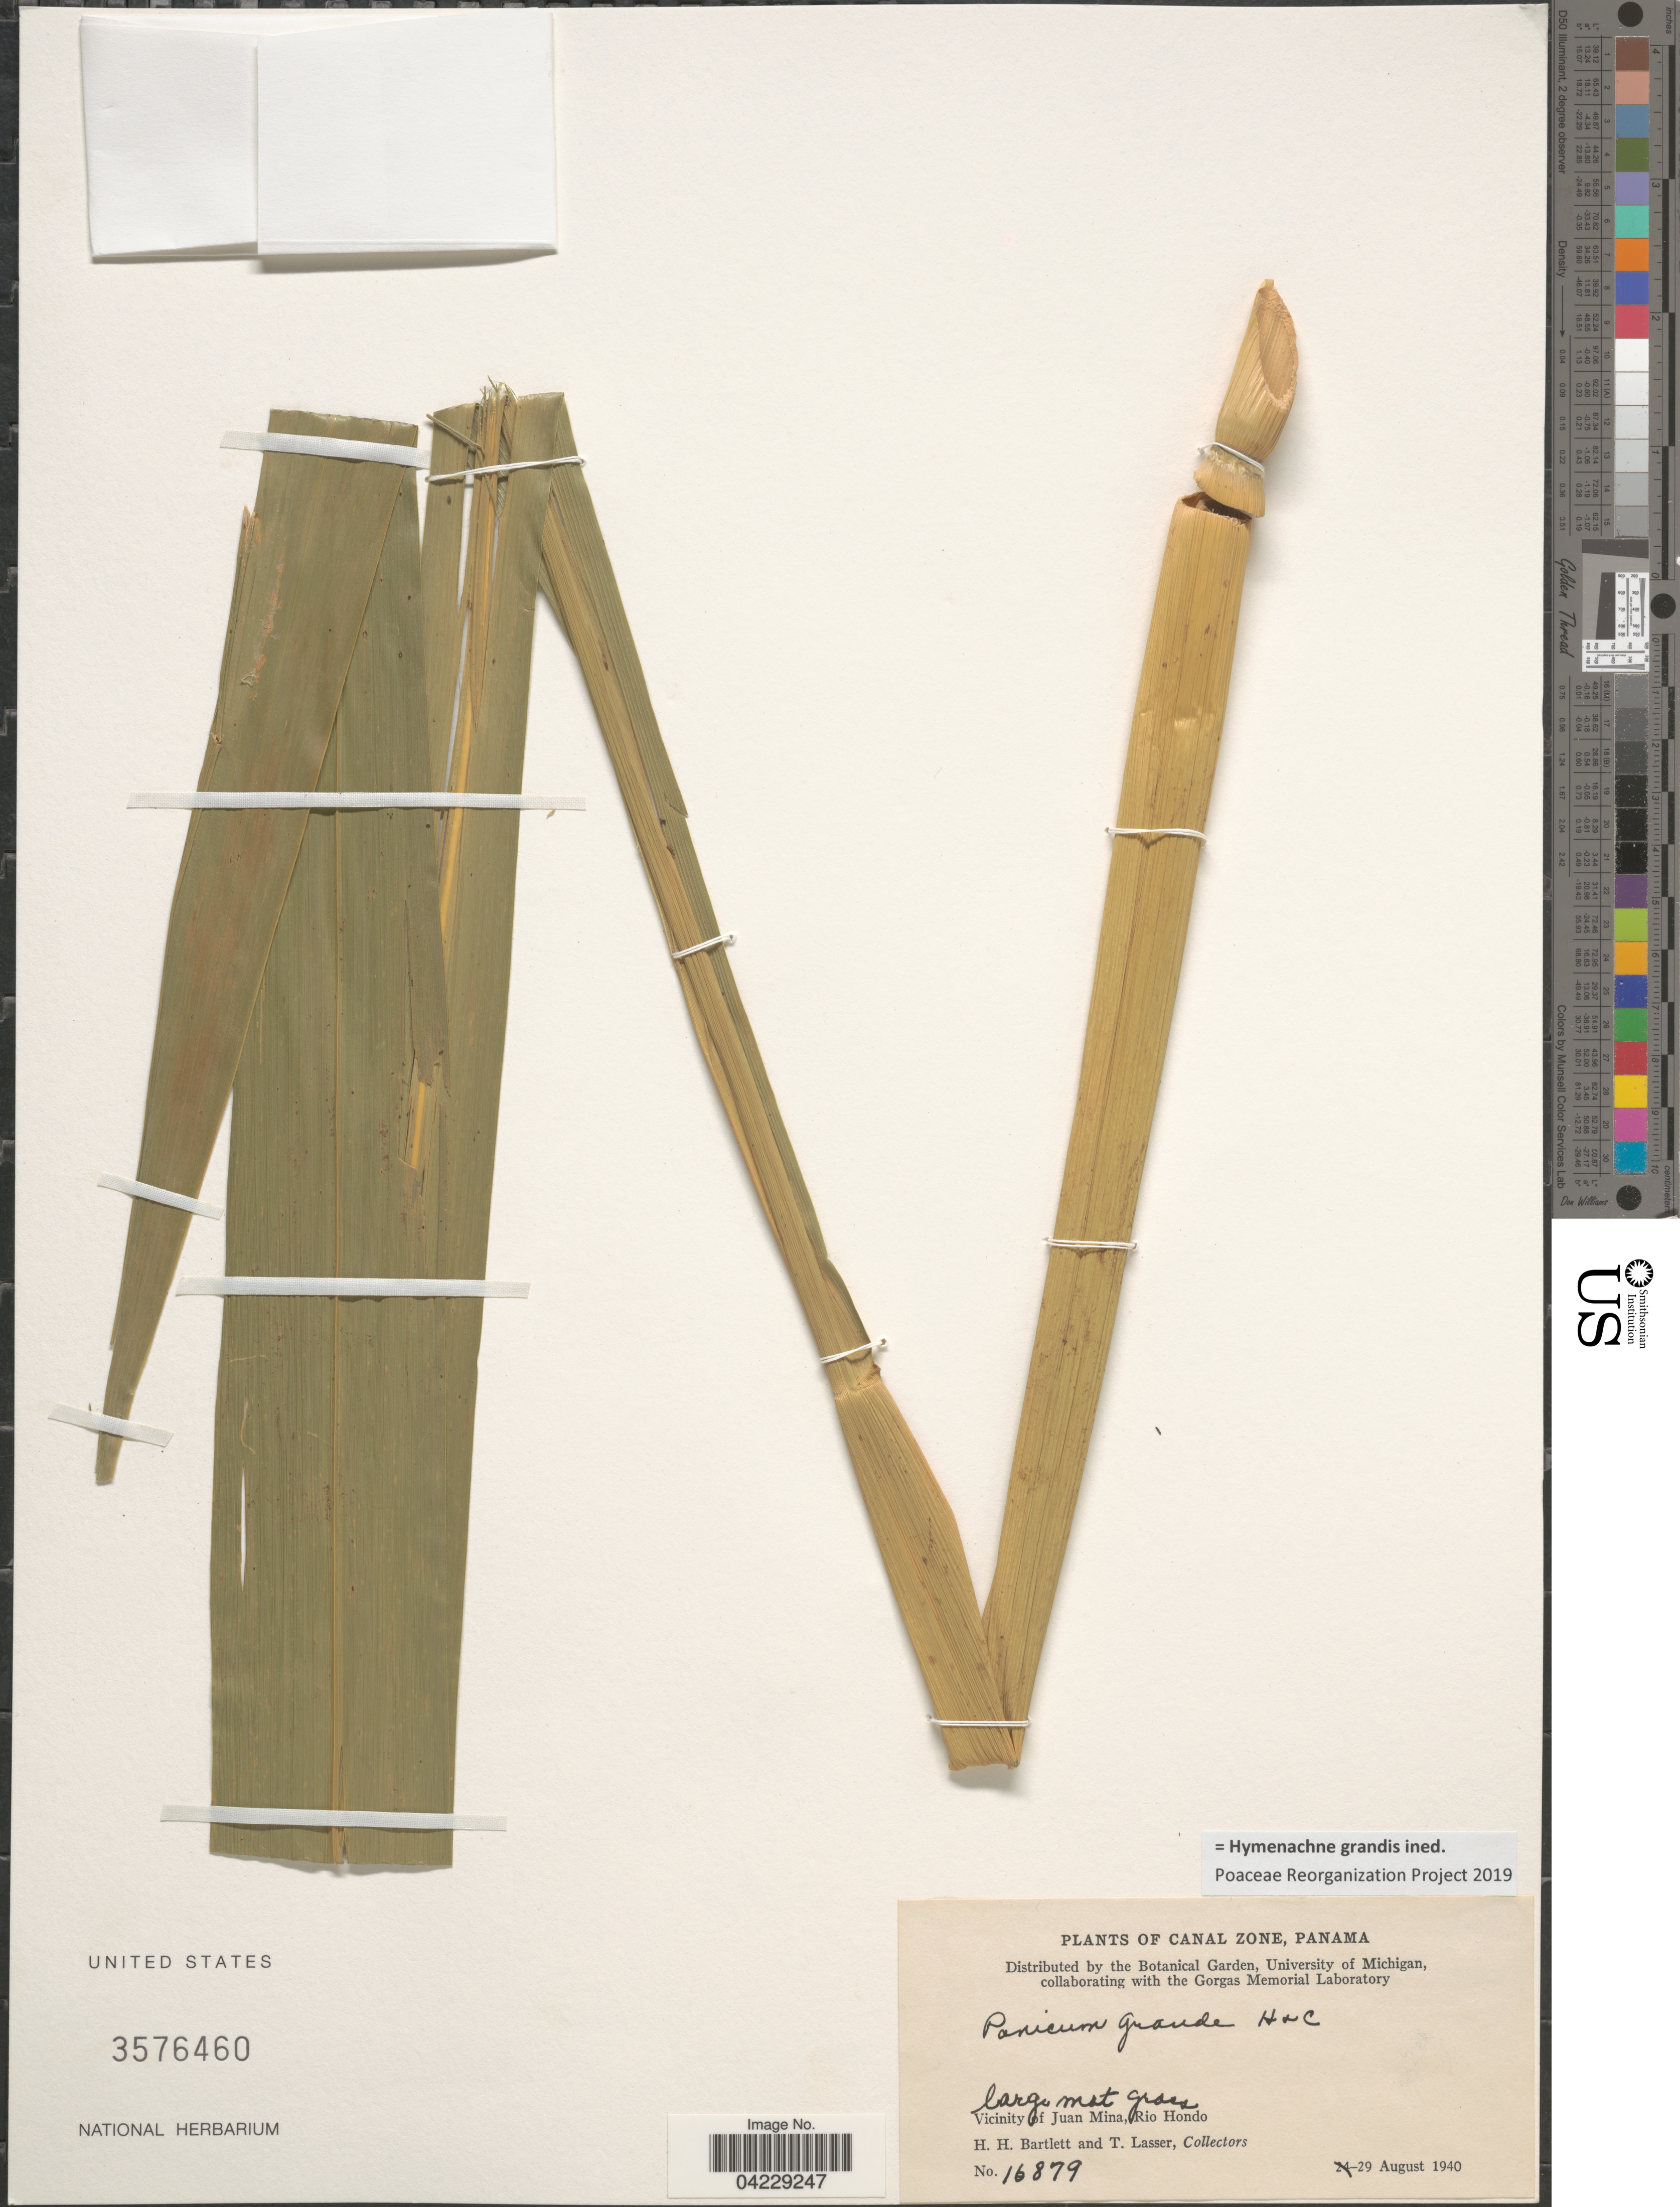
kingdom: Plantae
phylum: Tracheophyta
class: Liliopsida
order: Poales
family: Poaceae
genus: Hymenachne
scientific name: Hymenachne grandis ined. prp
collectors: H. H. Bartlett & T. Lasser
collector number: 16879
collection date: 1940-08-29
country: Panama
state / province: Colón / Panamá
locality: Canal Zone. Vicinity of Juan Mina, Rio Hondo.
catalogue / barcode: US 3576460